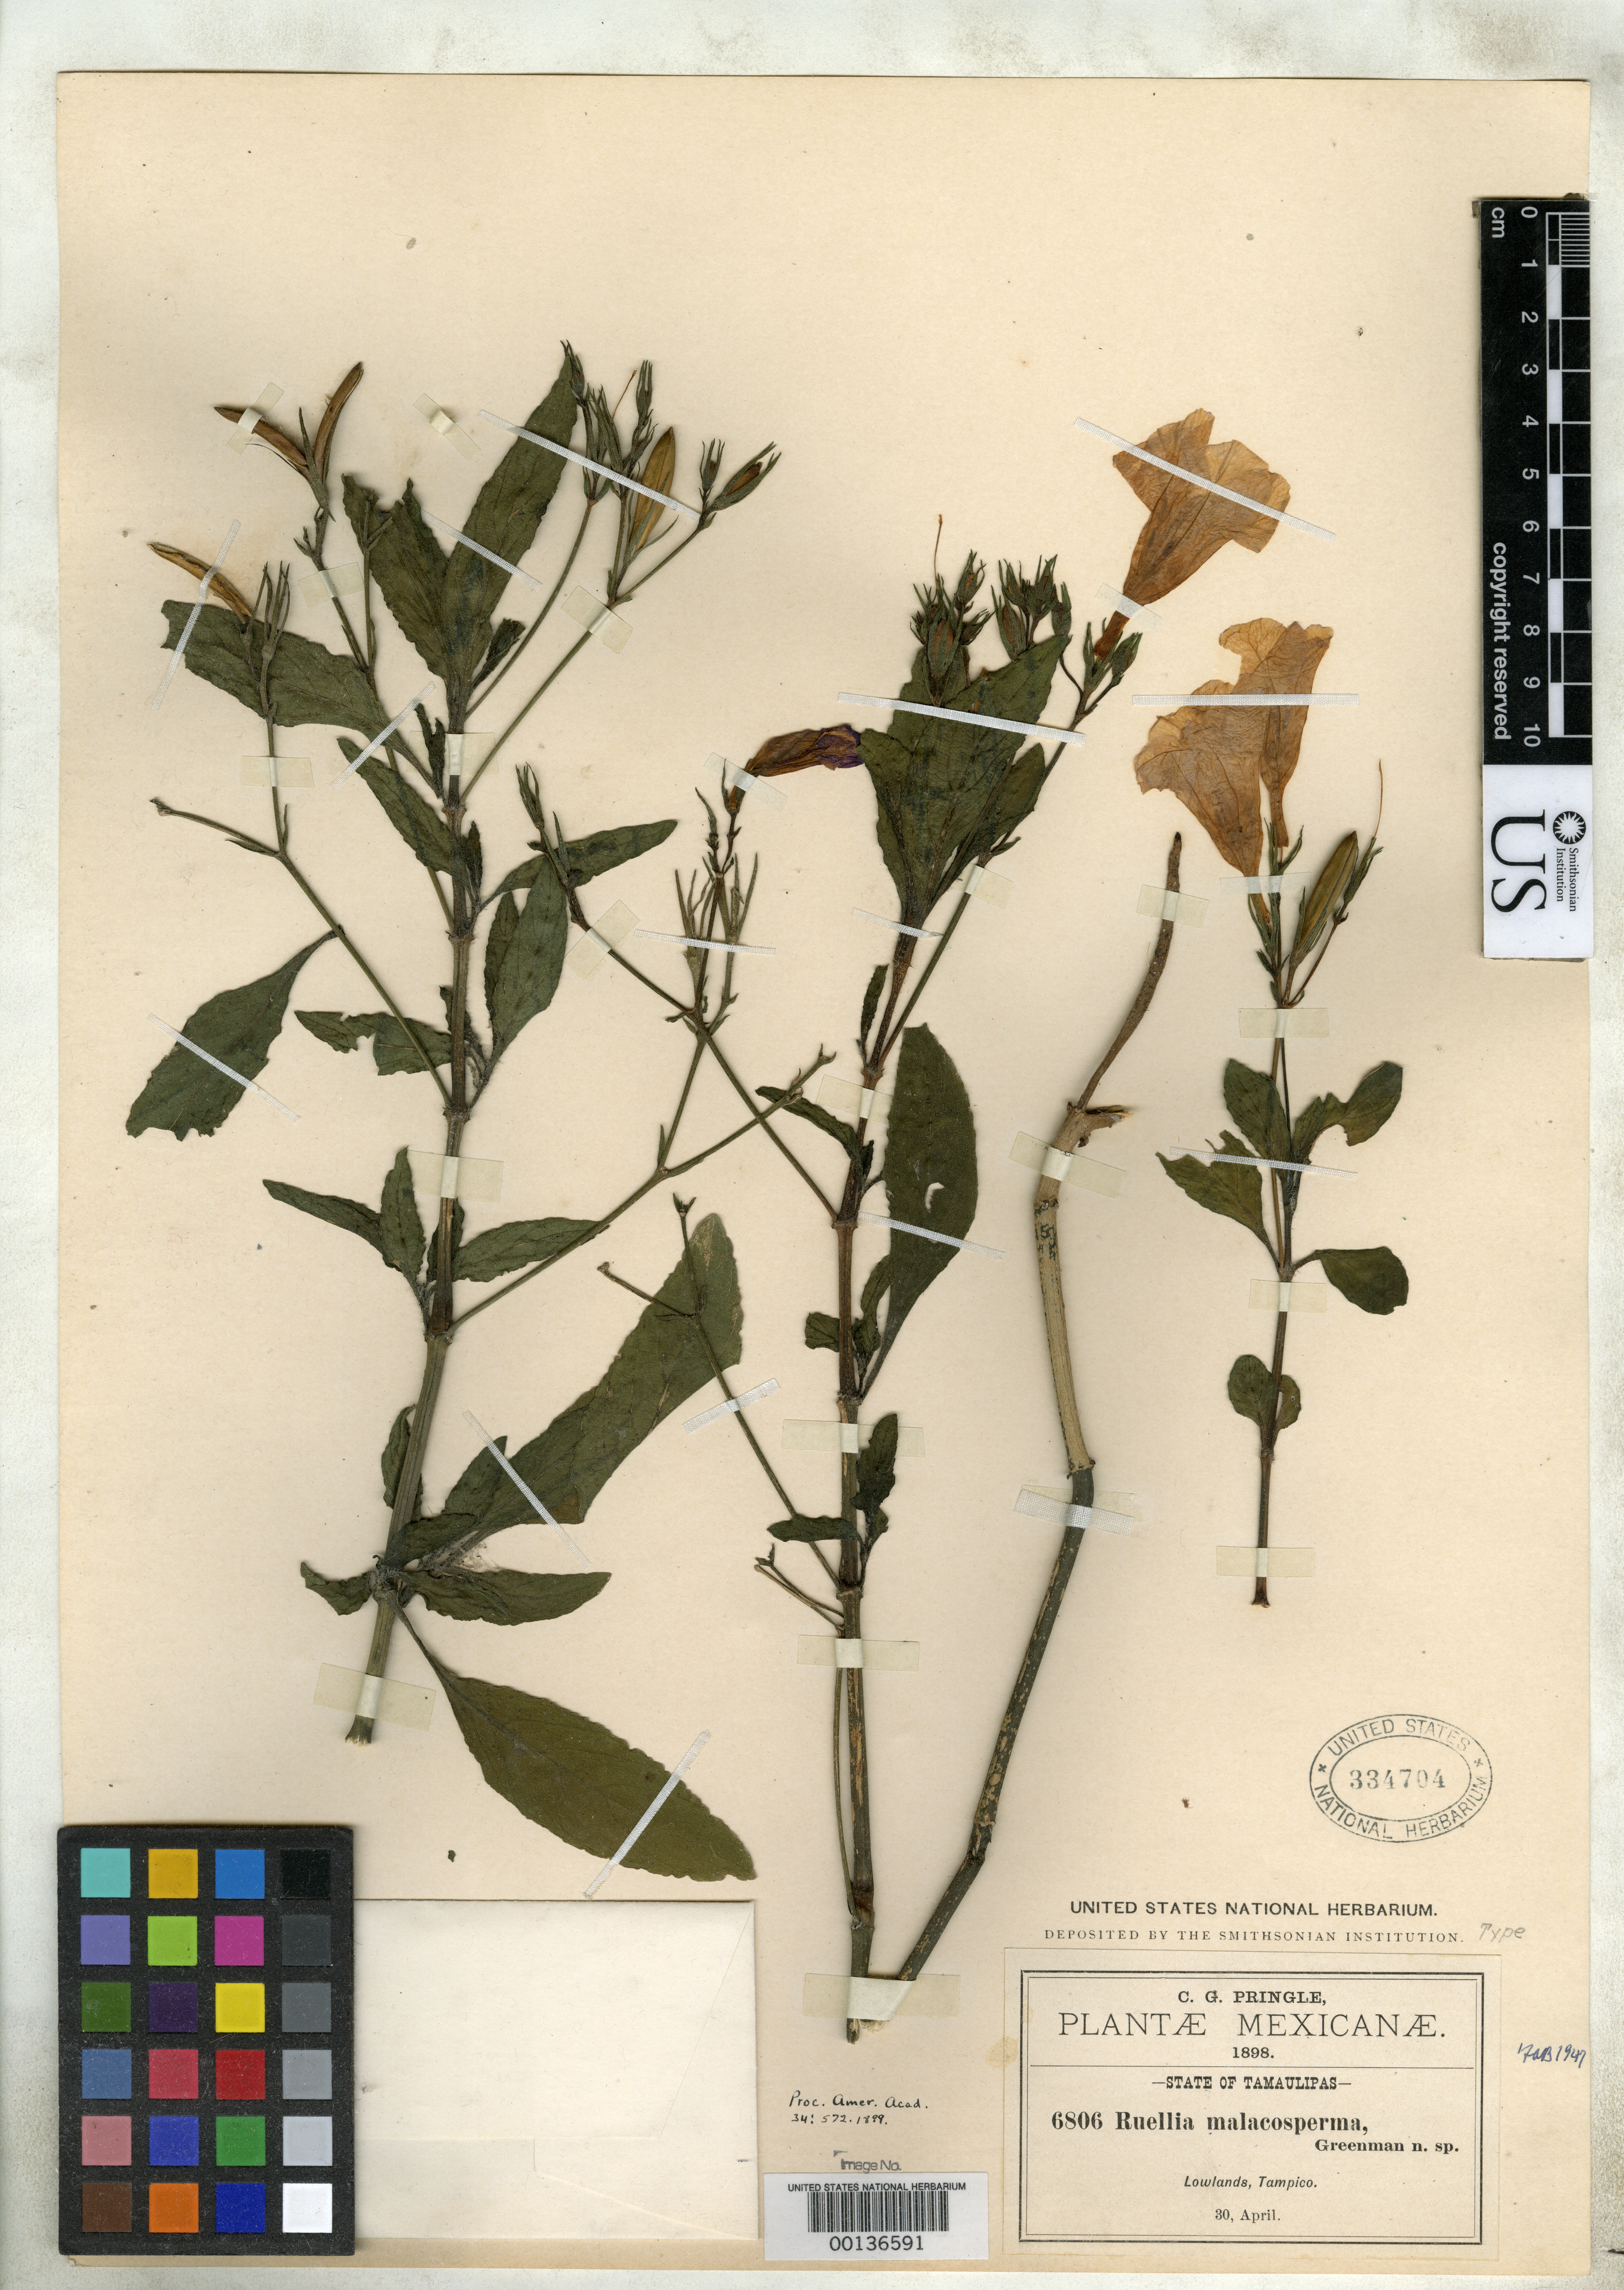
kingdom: Plantae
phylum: Tracheophyta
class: Magnoliopsida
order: Lamiales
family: Acanthaceae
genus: Ruellia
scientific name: Ruellia malacosperma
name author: Greenm.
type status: Isosyntype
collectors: C. G. Pringle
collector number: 6806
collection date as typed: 30 Apr 1898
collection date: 1898-04-30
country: Mexico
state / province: Tamaulipas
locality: Tampico.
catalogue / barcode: US 334704